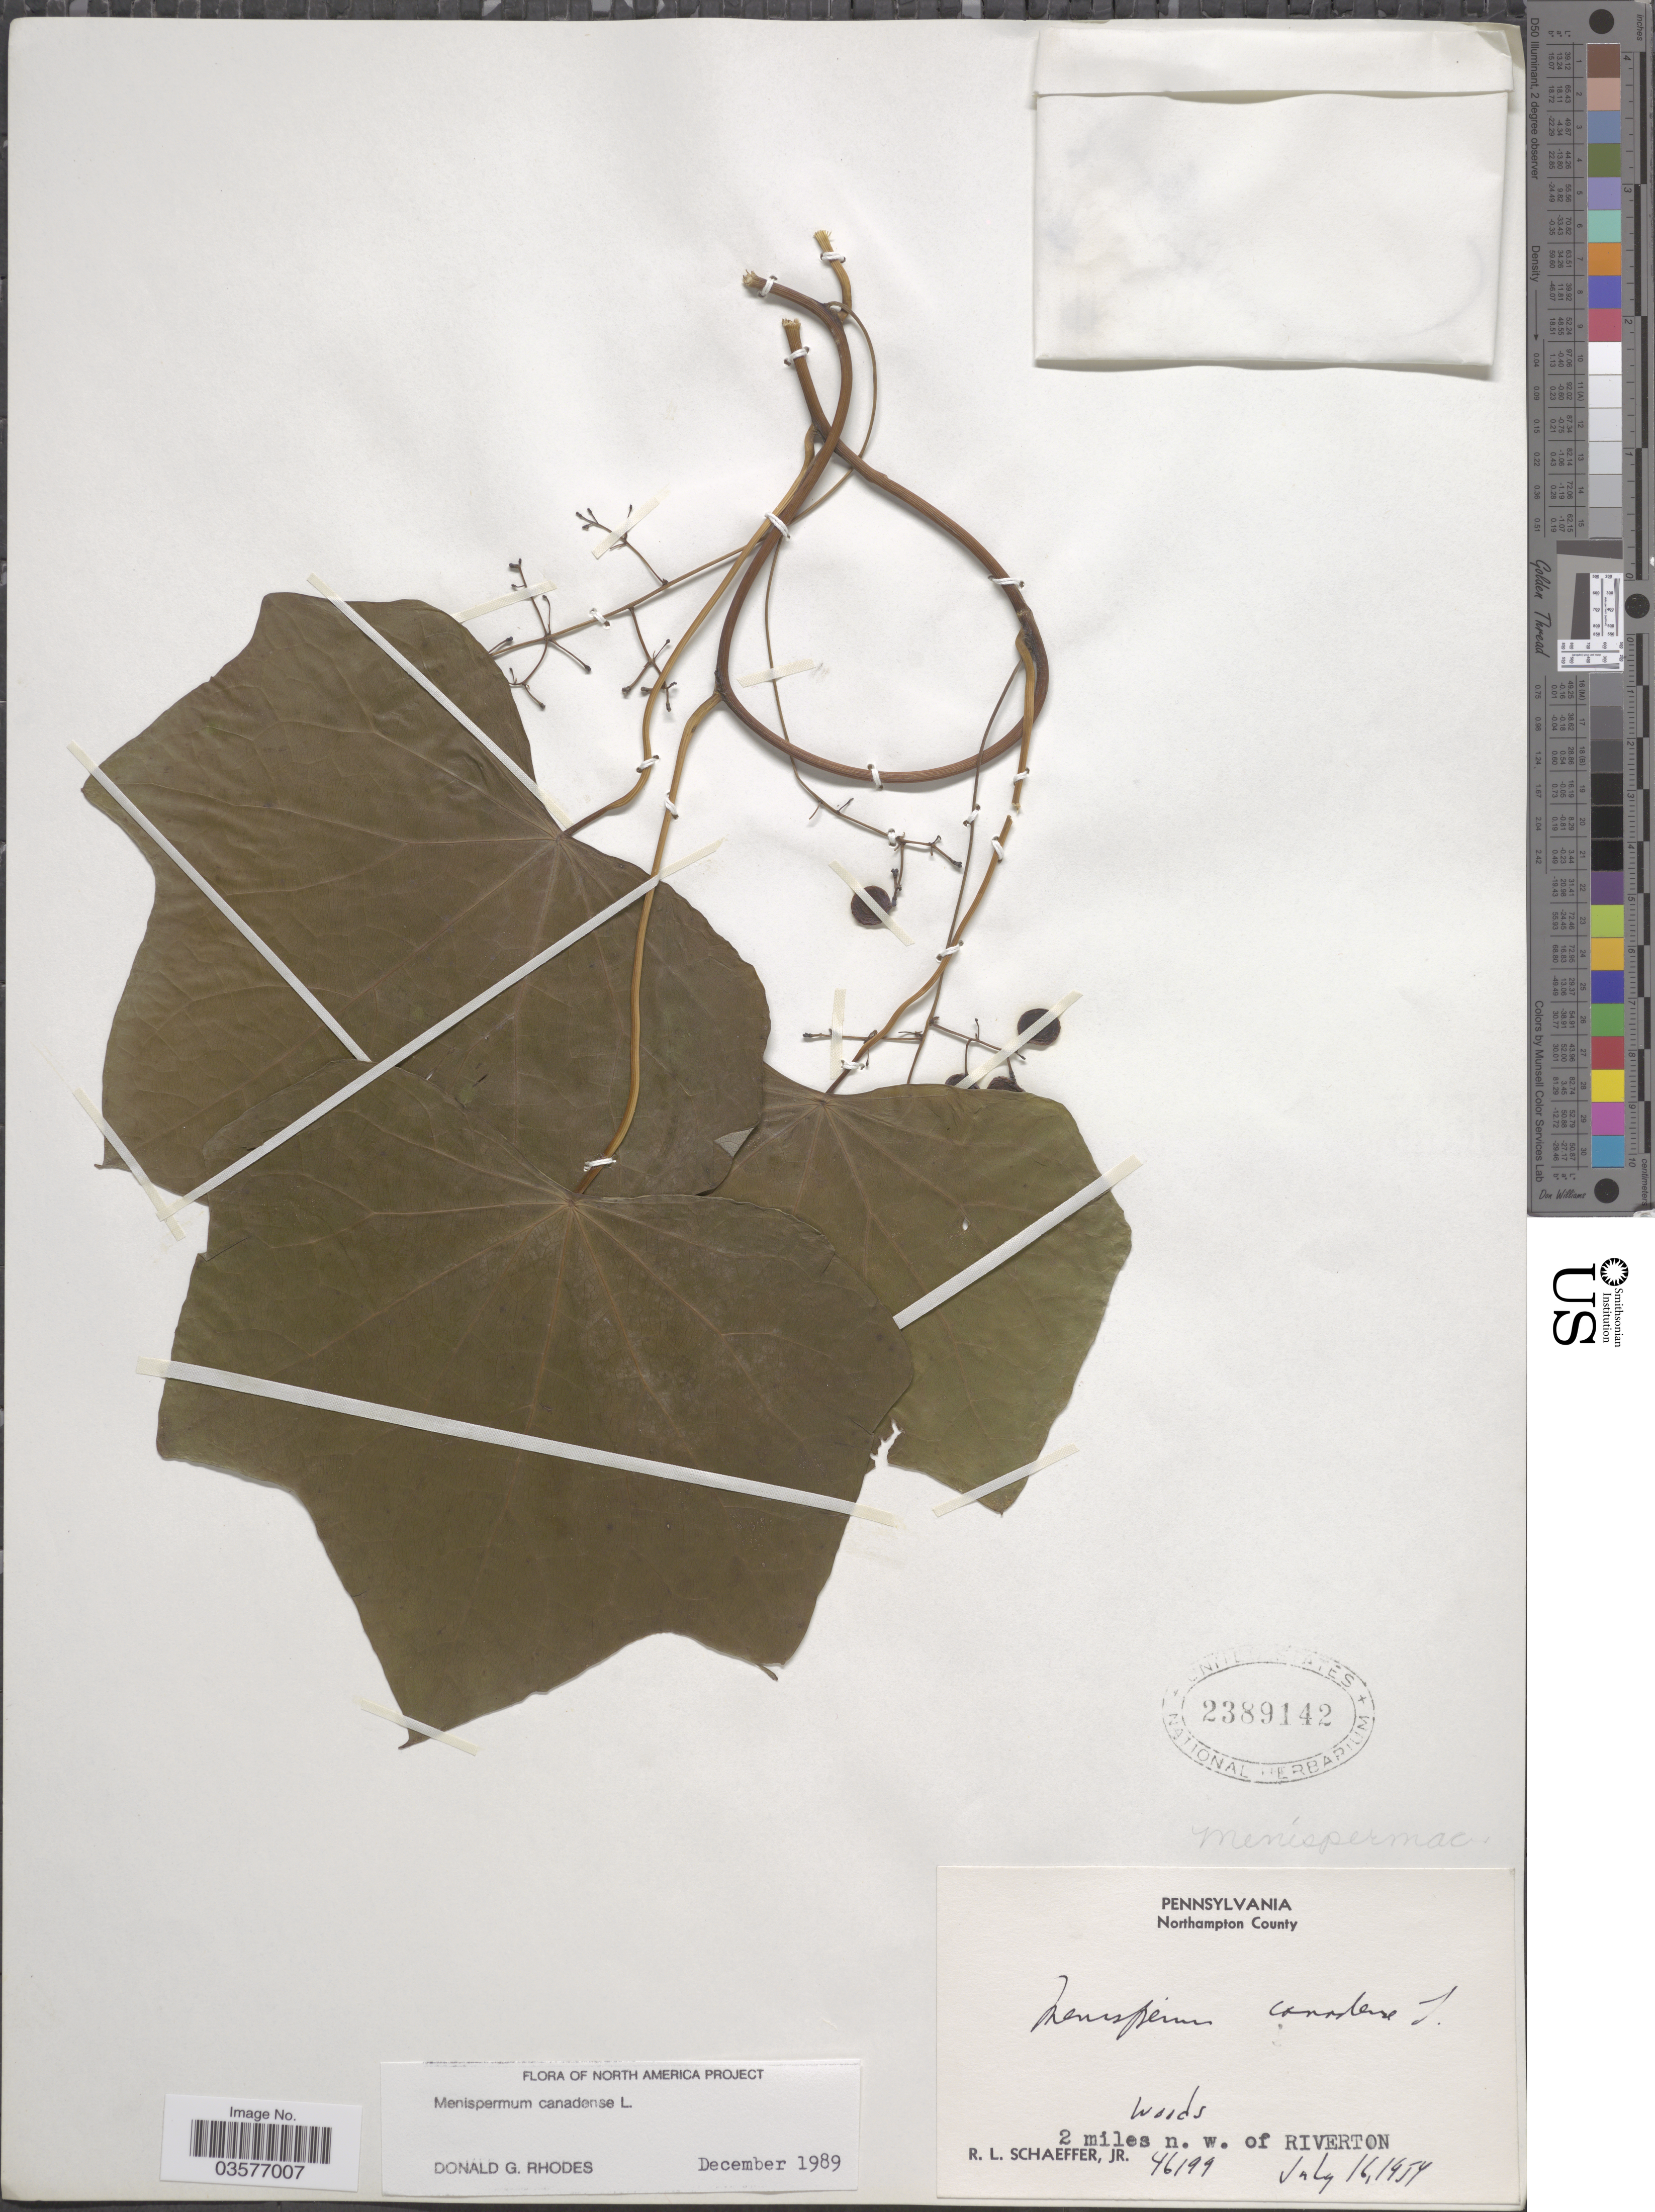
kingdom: Plantae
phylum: Tracheophyta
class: Magnoliopsida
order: Ranunculales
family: Menispermaceae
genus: Menispermum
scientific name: Menispermum canadense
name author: L.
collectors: R. L. Schaeffer Jr.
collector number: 46199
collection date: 1954-07-16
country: United States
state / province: Pennsylvania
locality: Northampton County. 2 miles n. w. of Riverton.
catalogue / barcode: US 2389142